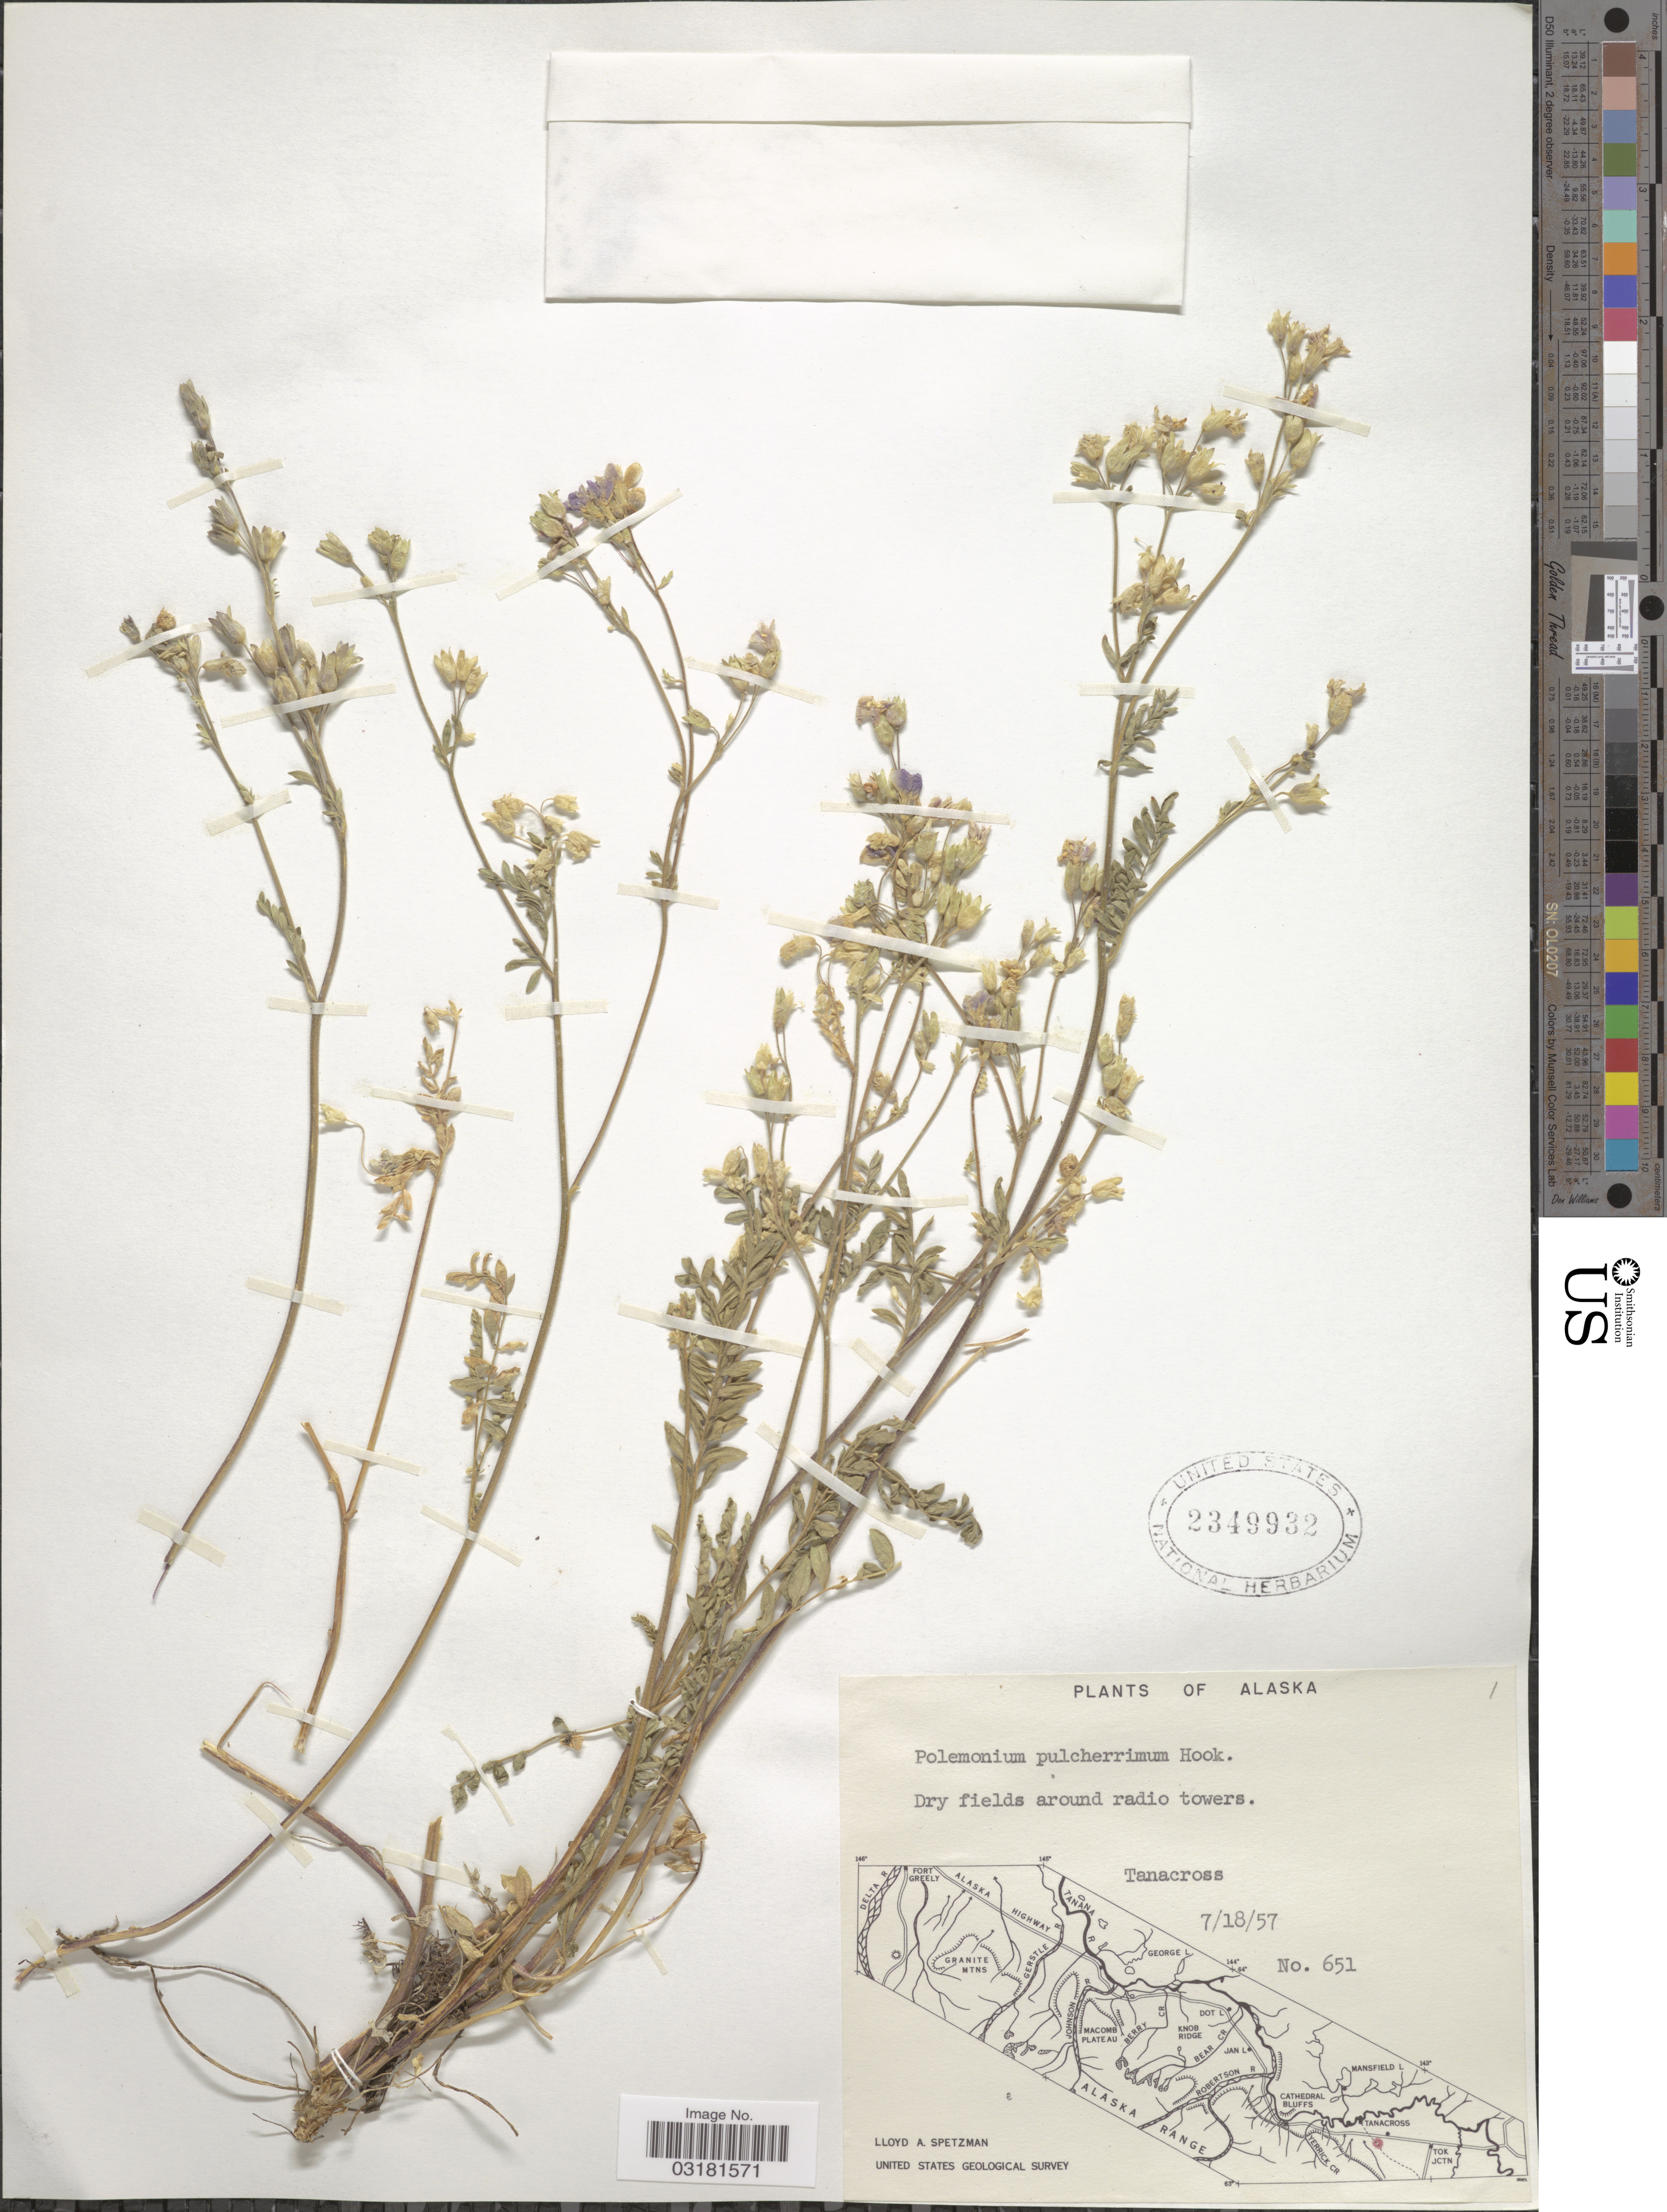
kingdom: Plantae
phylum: Tracheophyta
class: Magnoliopsida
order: Ericales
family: Polemoniaceae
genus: Polemonium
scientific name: Polemonium pulcherrimum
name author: Hook.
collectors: L. Spetzman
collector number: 651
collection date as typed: Transcribed d/m/y: 18/7/57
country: United States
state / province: Alaska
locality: Dry fields around radio towers. Tanacross.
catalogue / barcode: US 2349932